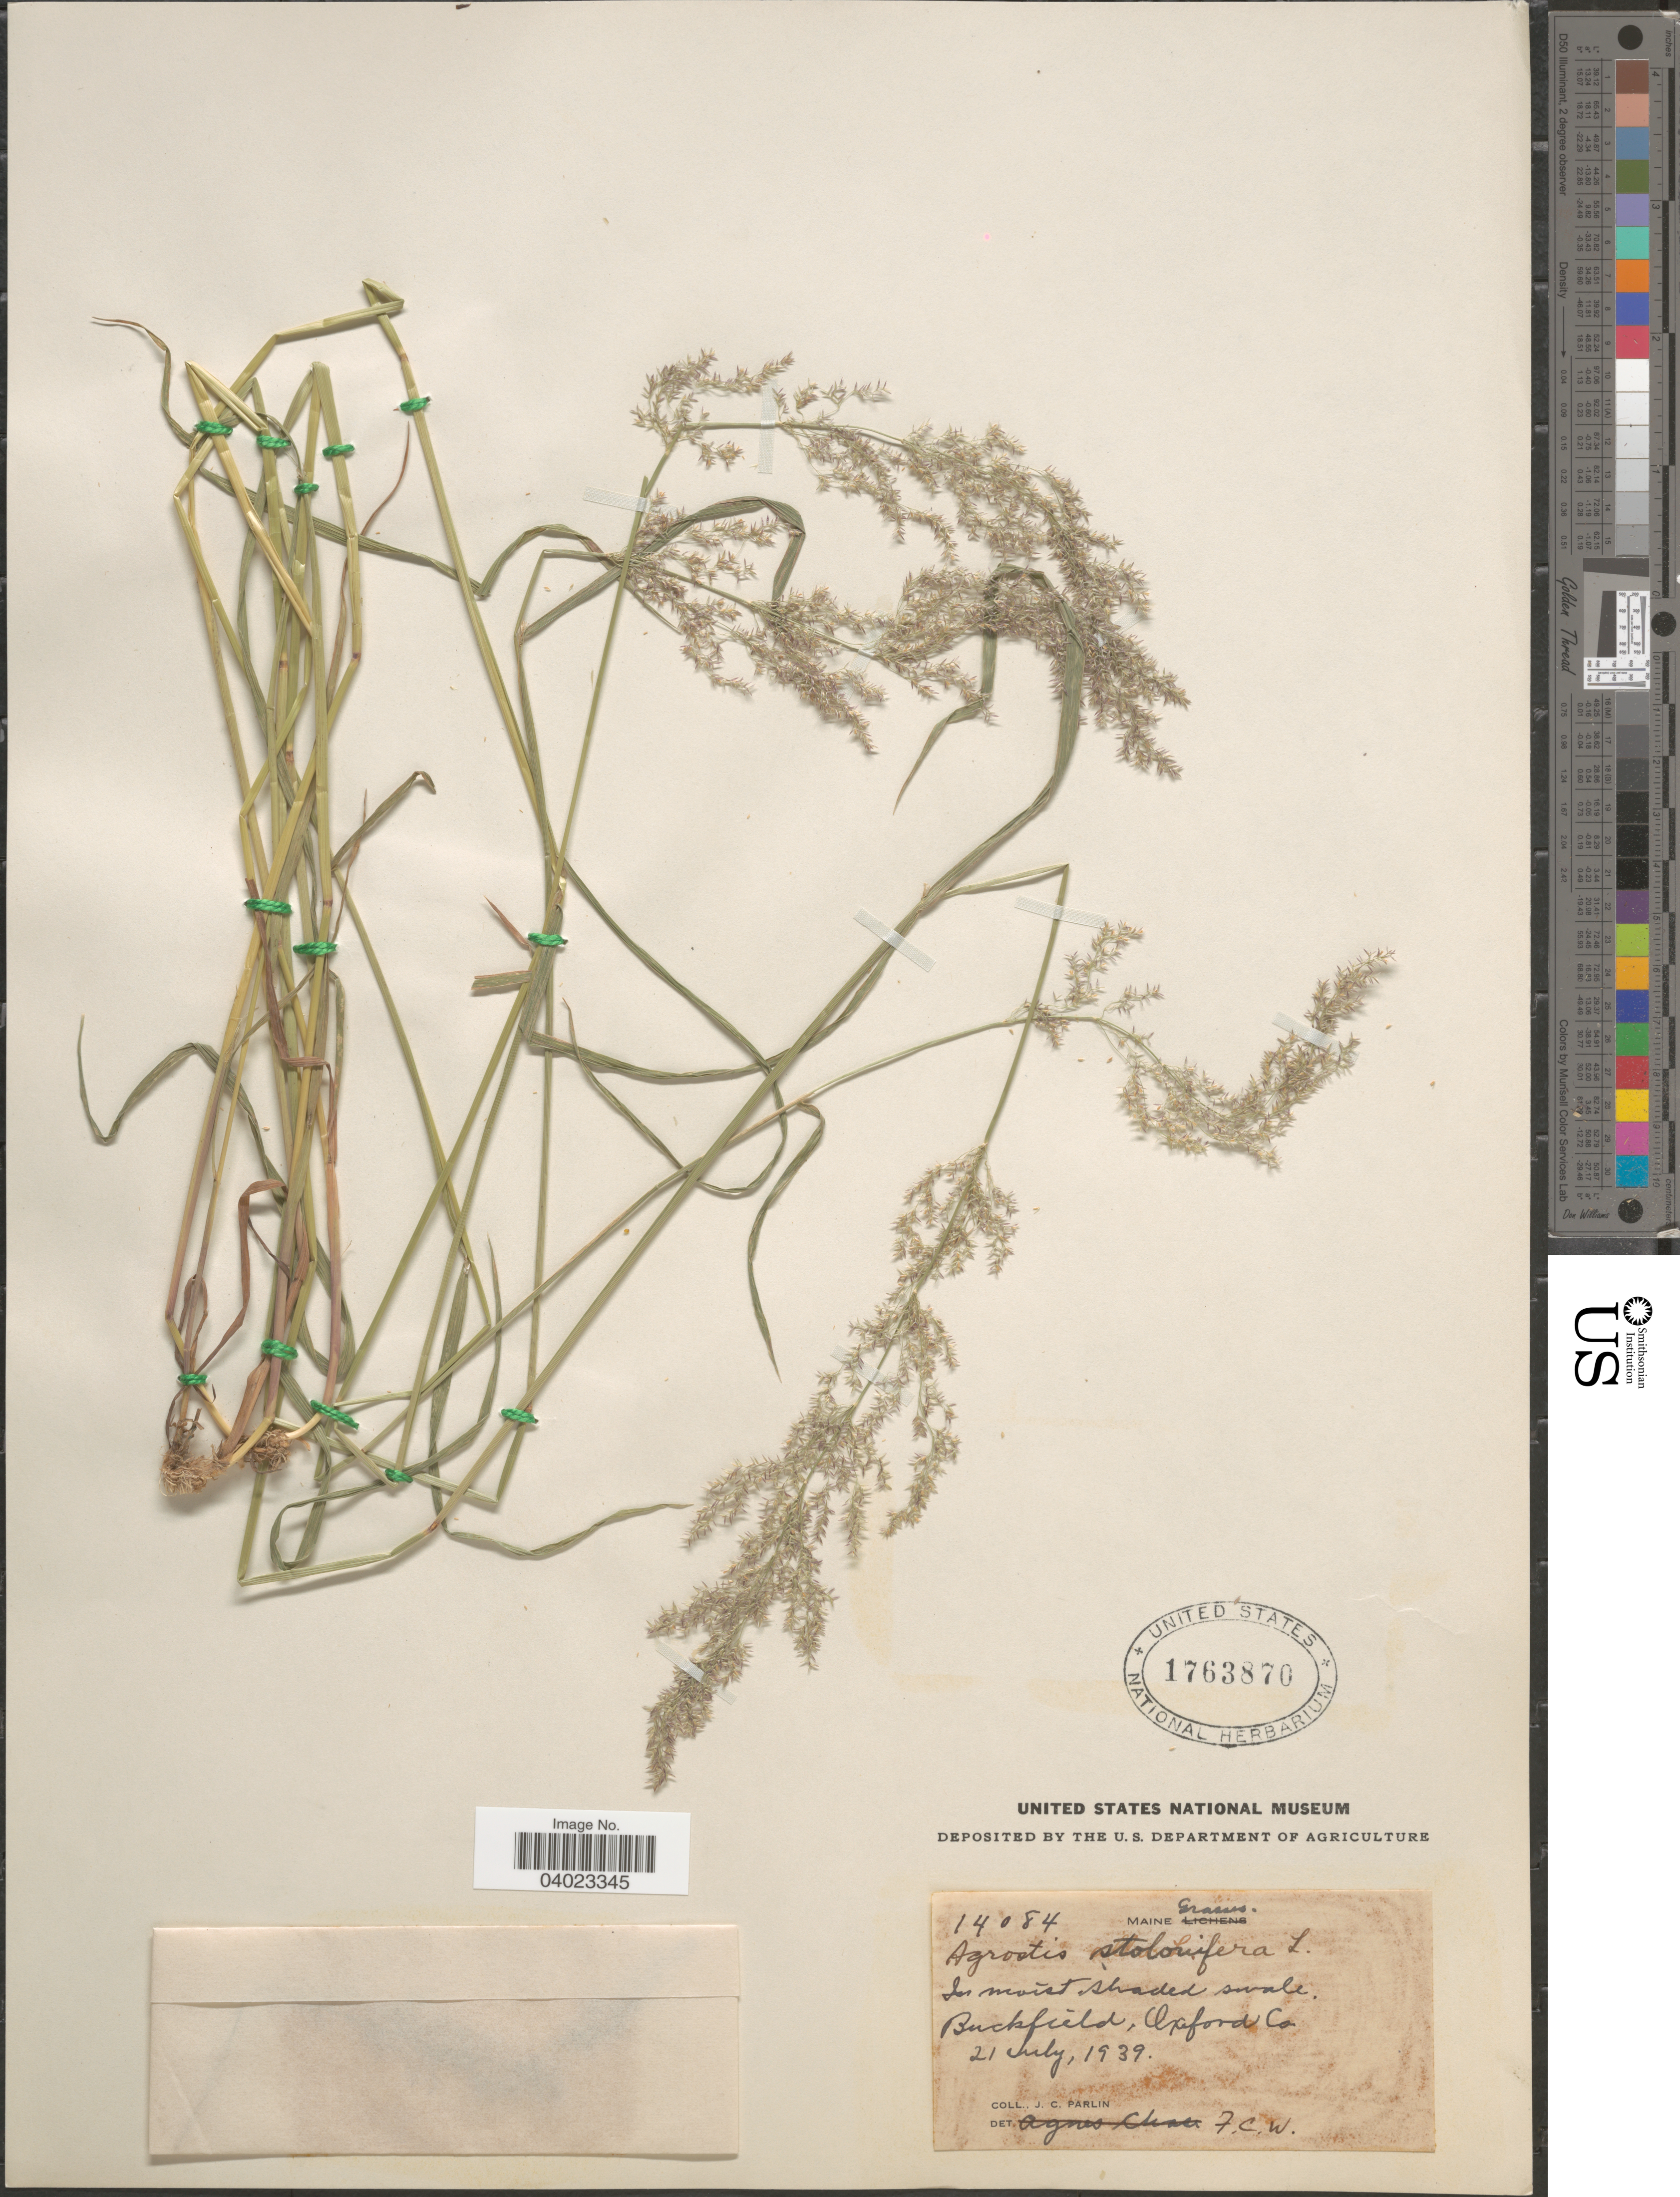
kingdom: Plantae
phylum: Tracheophyta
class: Liliopsida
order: Poales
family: Poaceae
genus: Agrostis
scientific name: Agrostis stolonifera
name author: L.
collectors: J. Parlin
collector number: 14084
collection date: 1939-07-21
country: United States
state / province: Maine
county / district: Oxford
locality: Buckfield.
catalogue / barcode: US 1763870